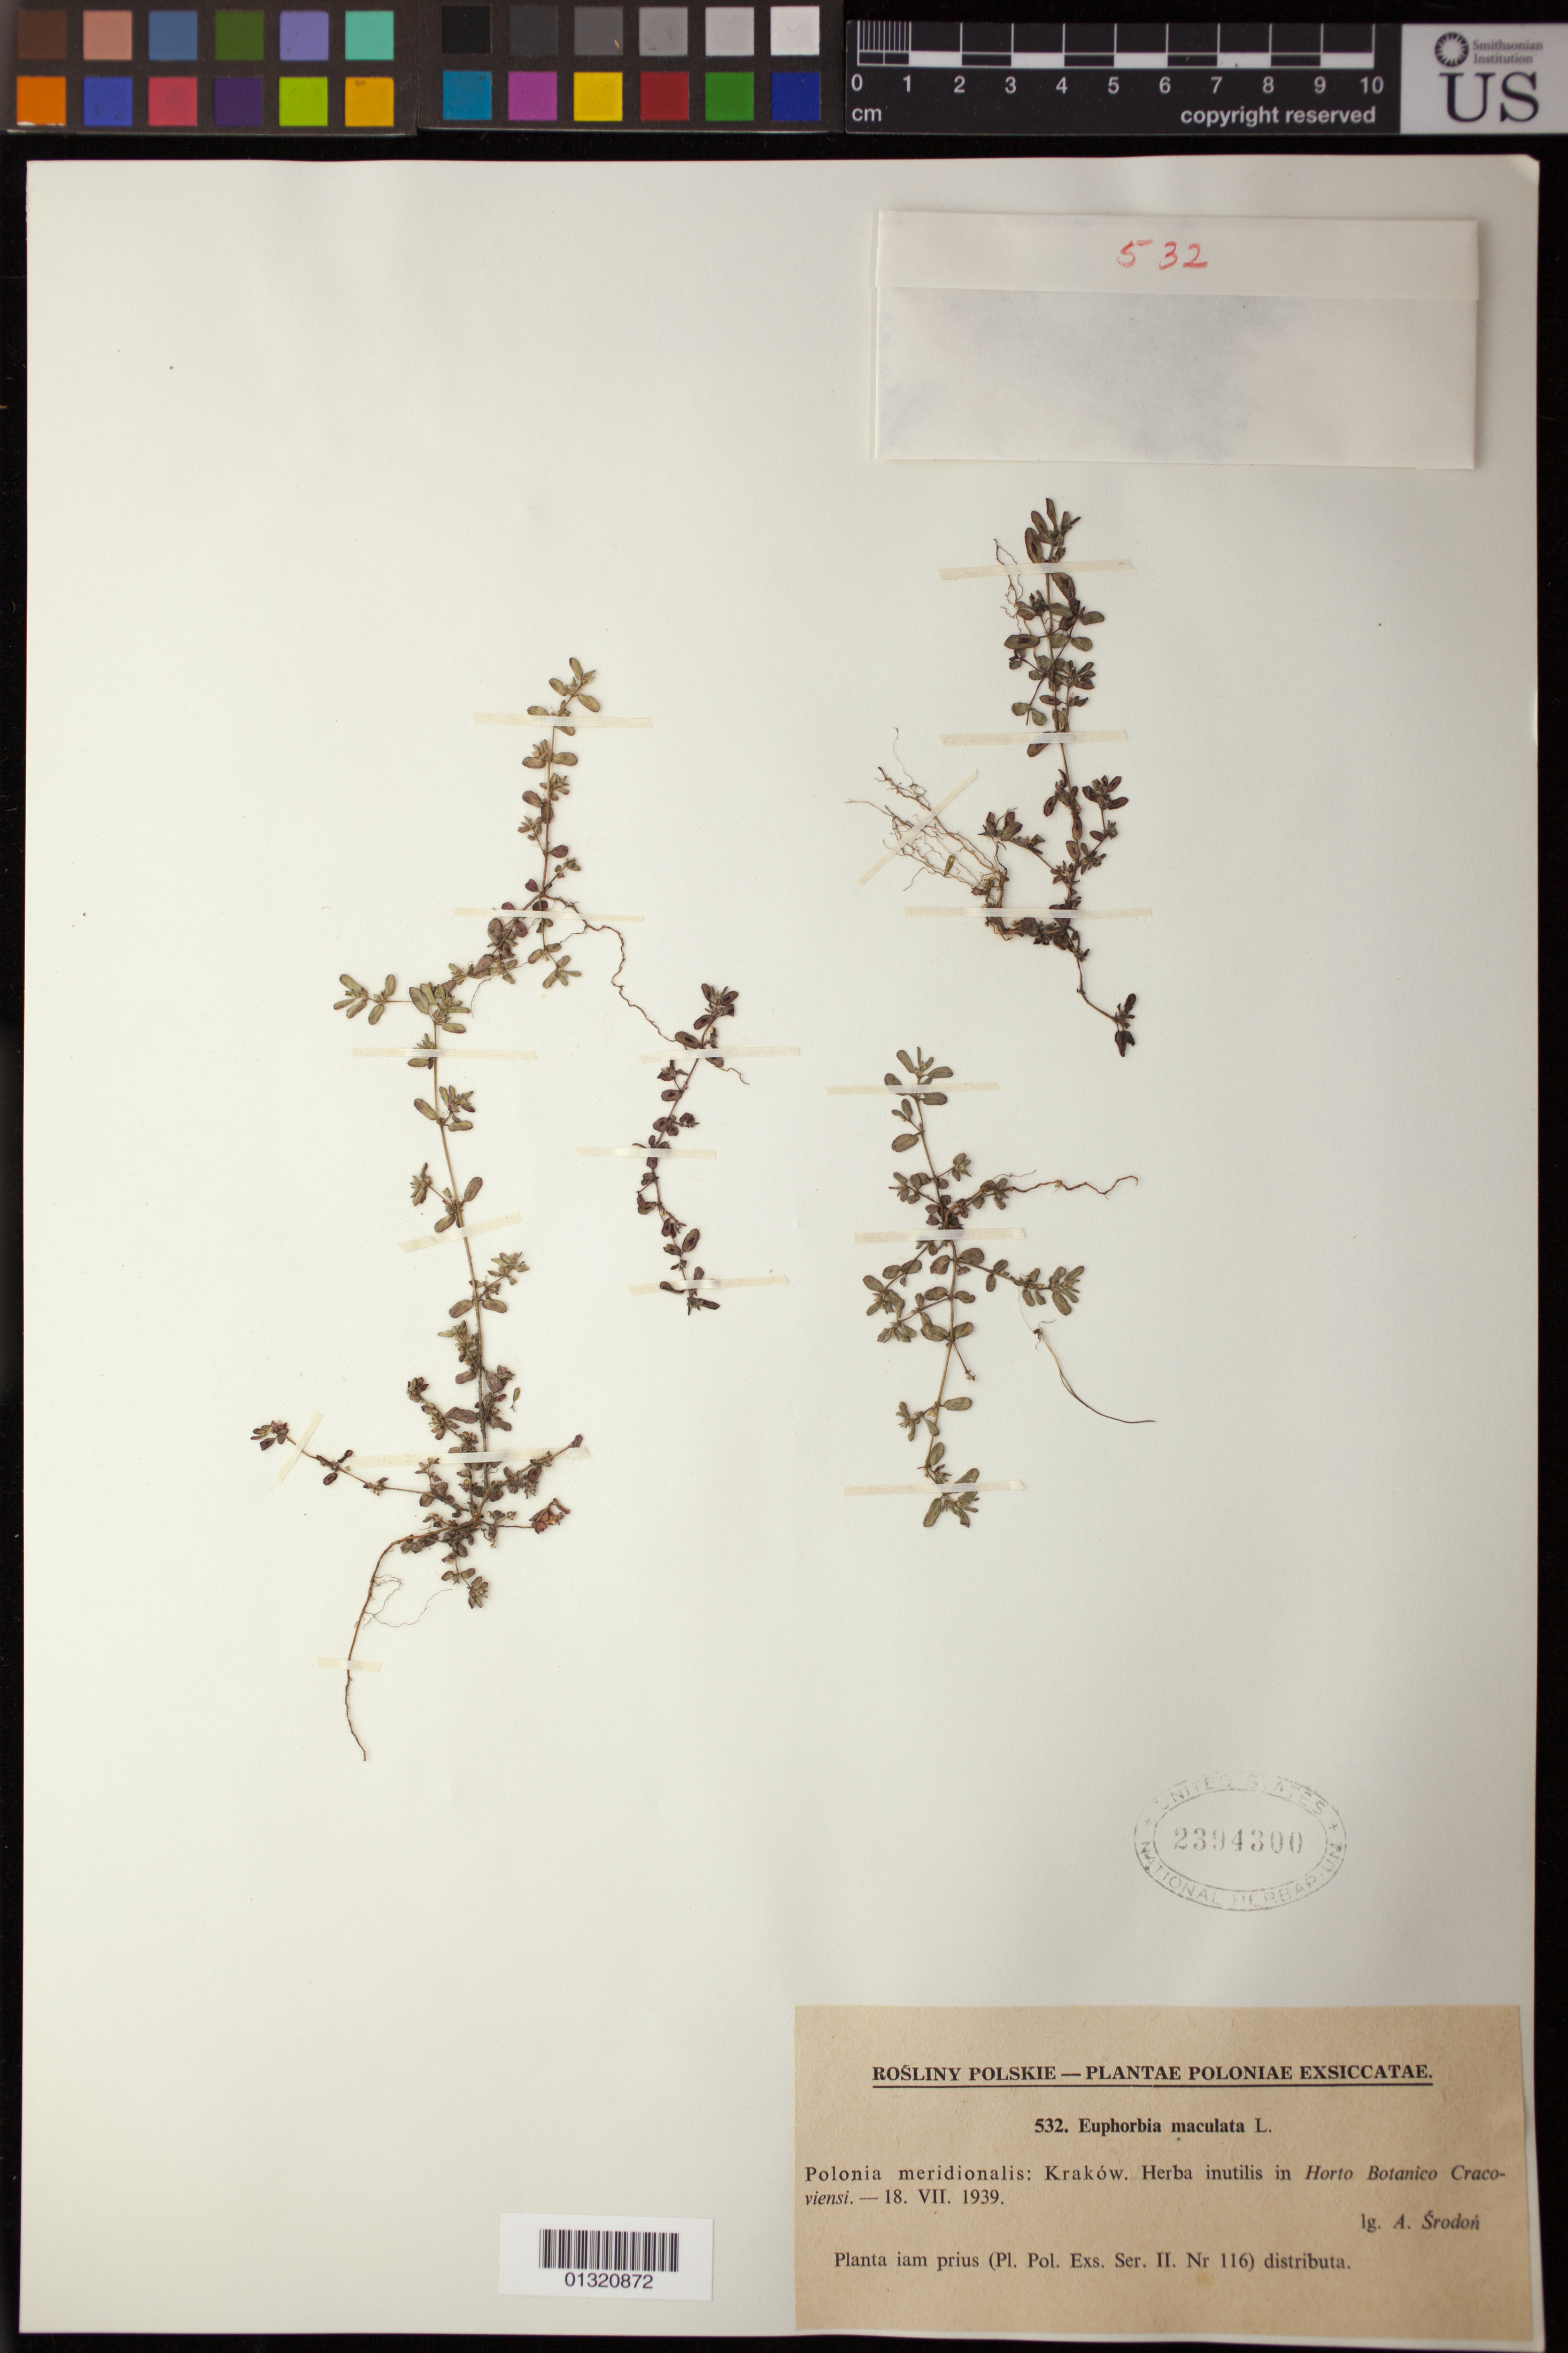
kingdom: Plantae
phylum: Tracheophyta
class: Magnoliopsida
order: Malpighiales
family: Euphorbiaceae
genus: Euphorbia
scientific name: Euphorbia maculata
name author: L.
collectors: A. Srodon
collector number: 532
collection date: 1939-07-18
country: Poland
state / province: Malopolskie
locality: Polonia meridionalis [southern Poland] Krakow.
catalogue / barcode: US 2394300